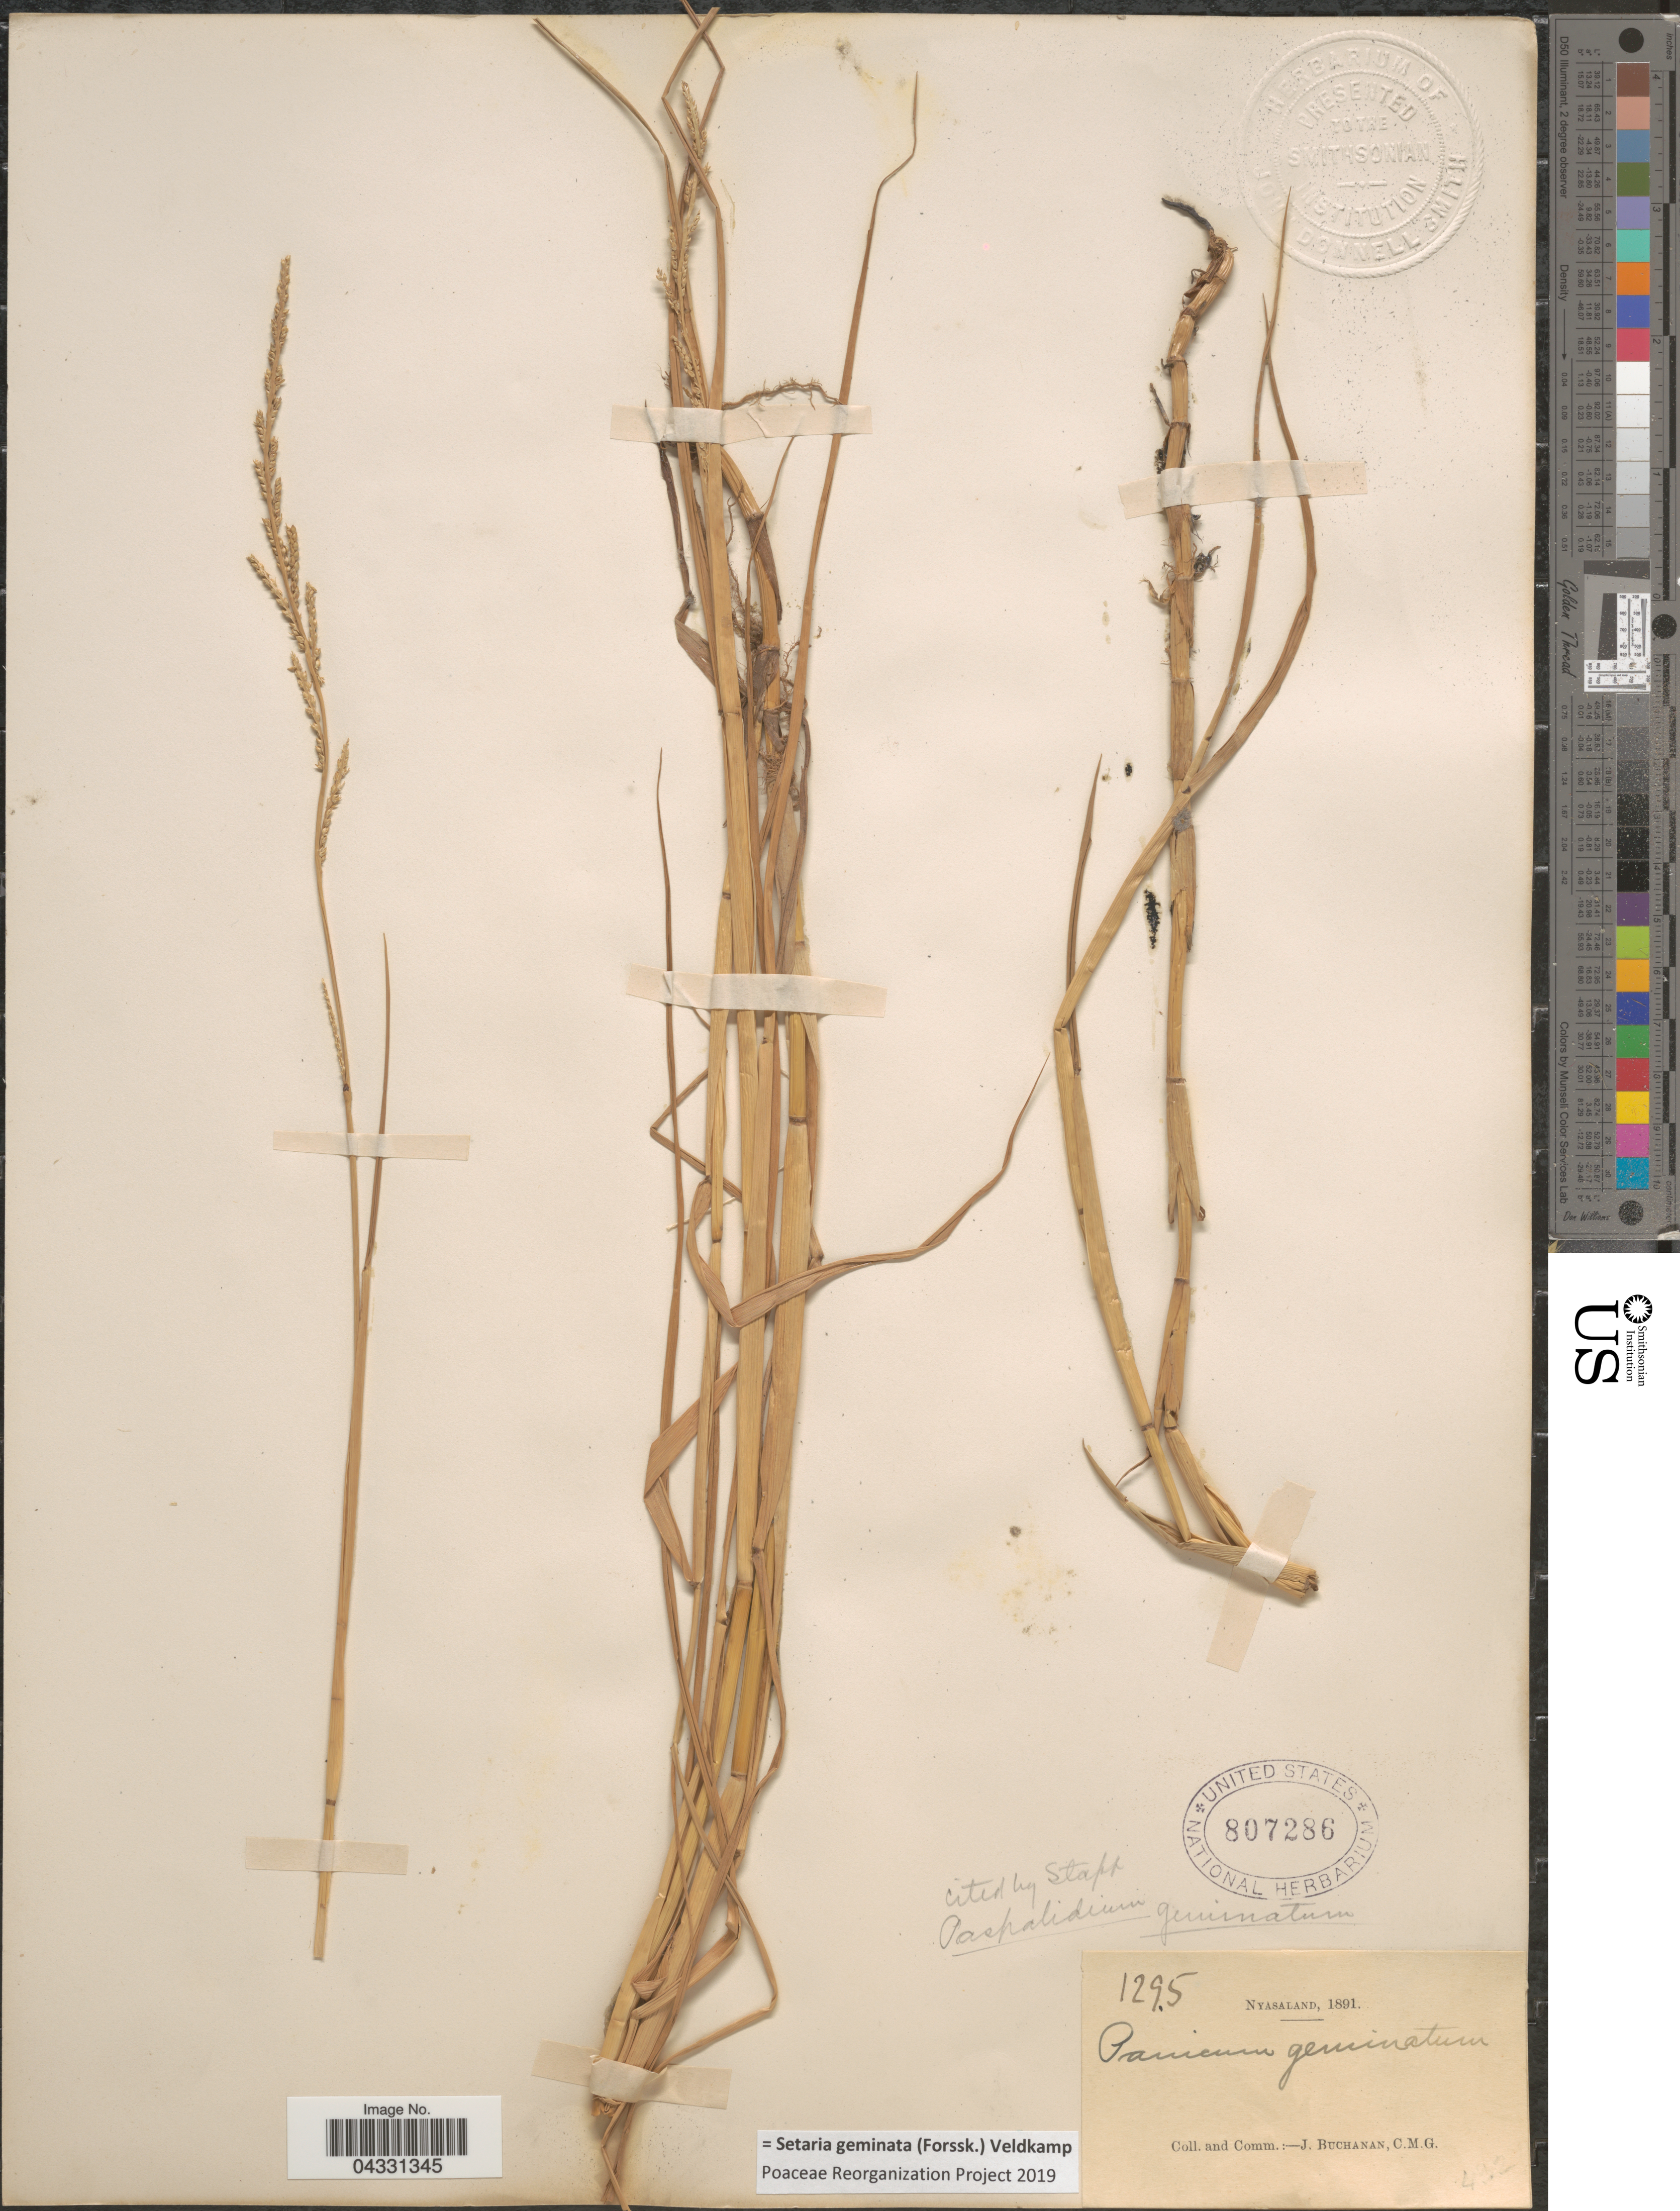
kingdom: Plantae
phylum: Tracheophyta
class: Liliopsida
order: Poales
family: Poaceae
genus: Setaria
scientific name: Setaria geminata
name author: (Forssk.) Veldkamp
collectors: J. Buchanan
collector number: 1295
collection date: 1891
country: Malawi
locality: Nyasaland.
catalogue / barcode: US 807286